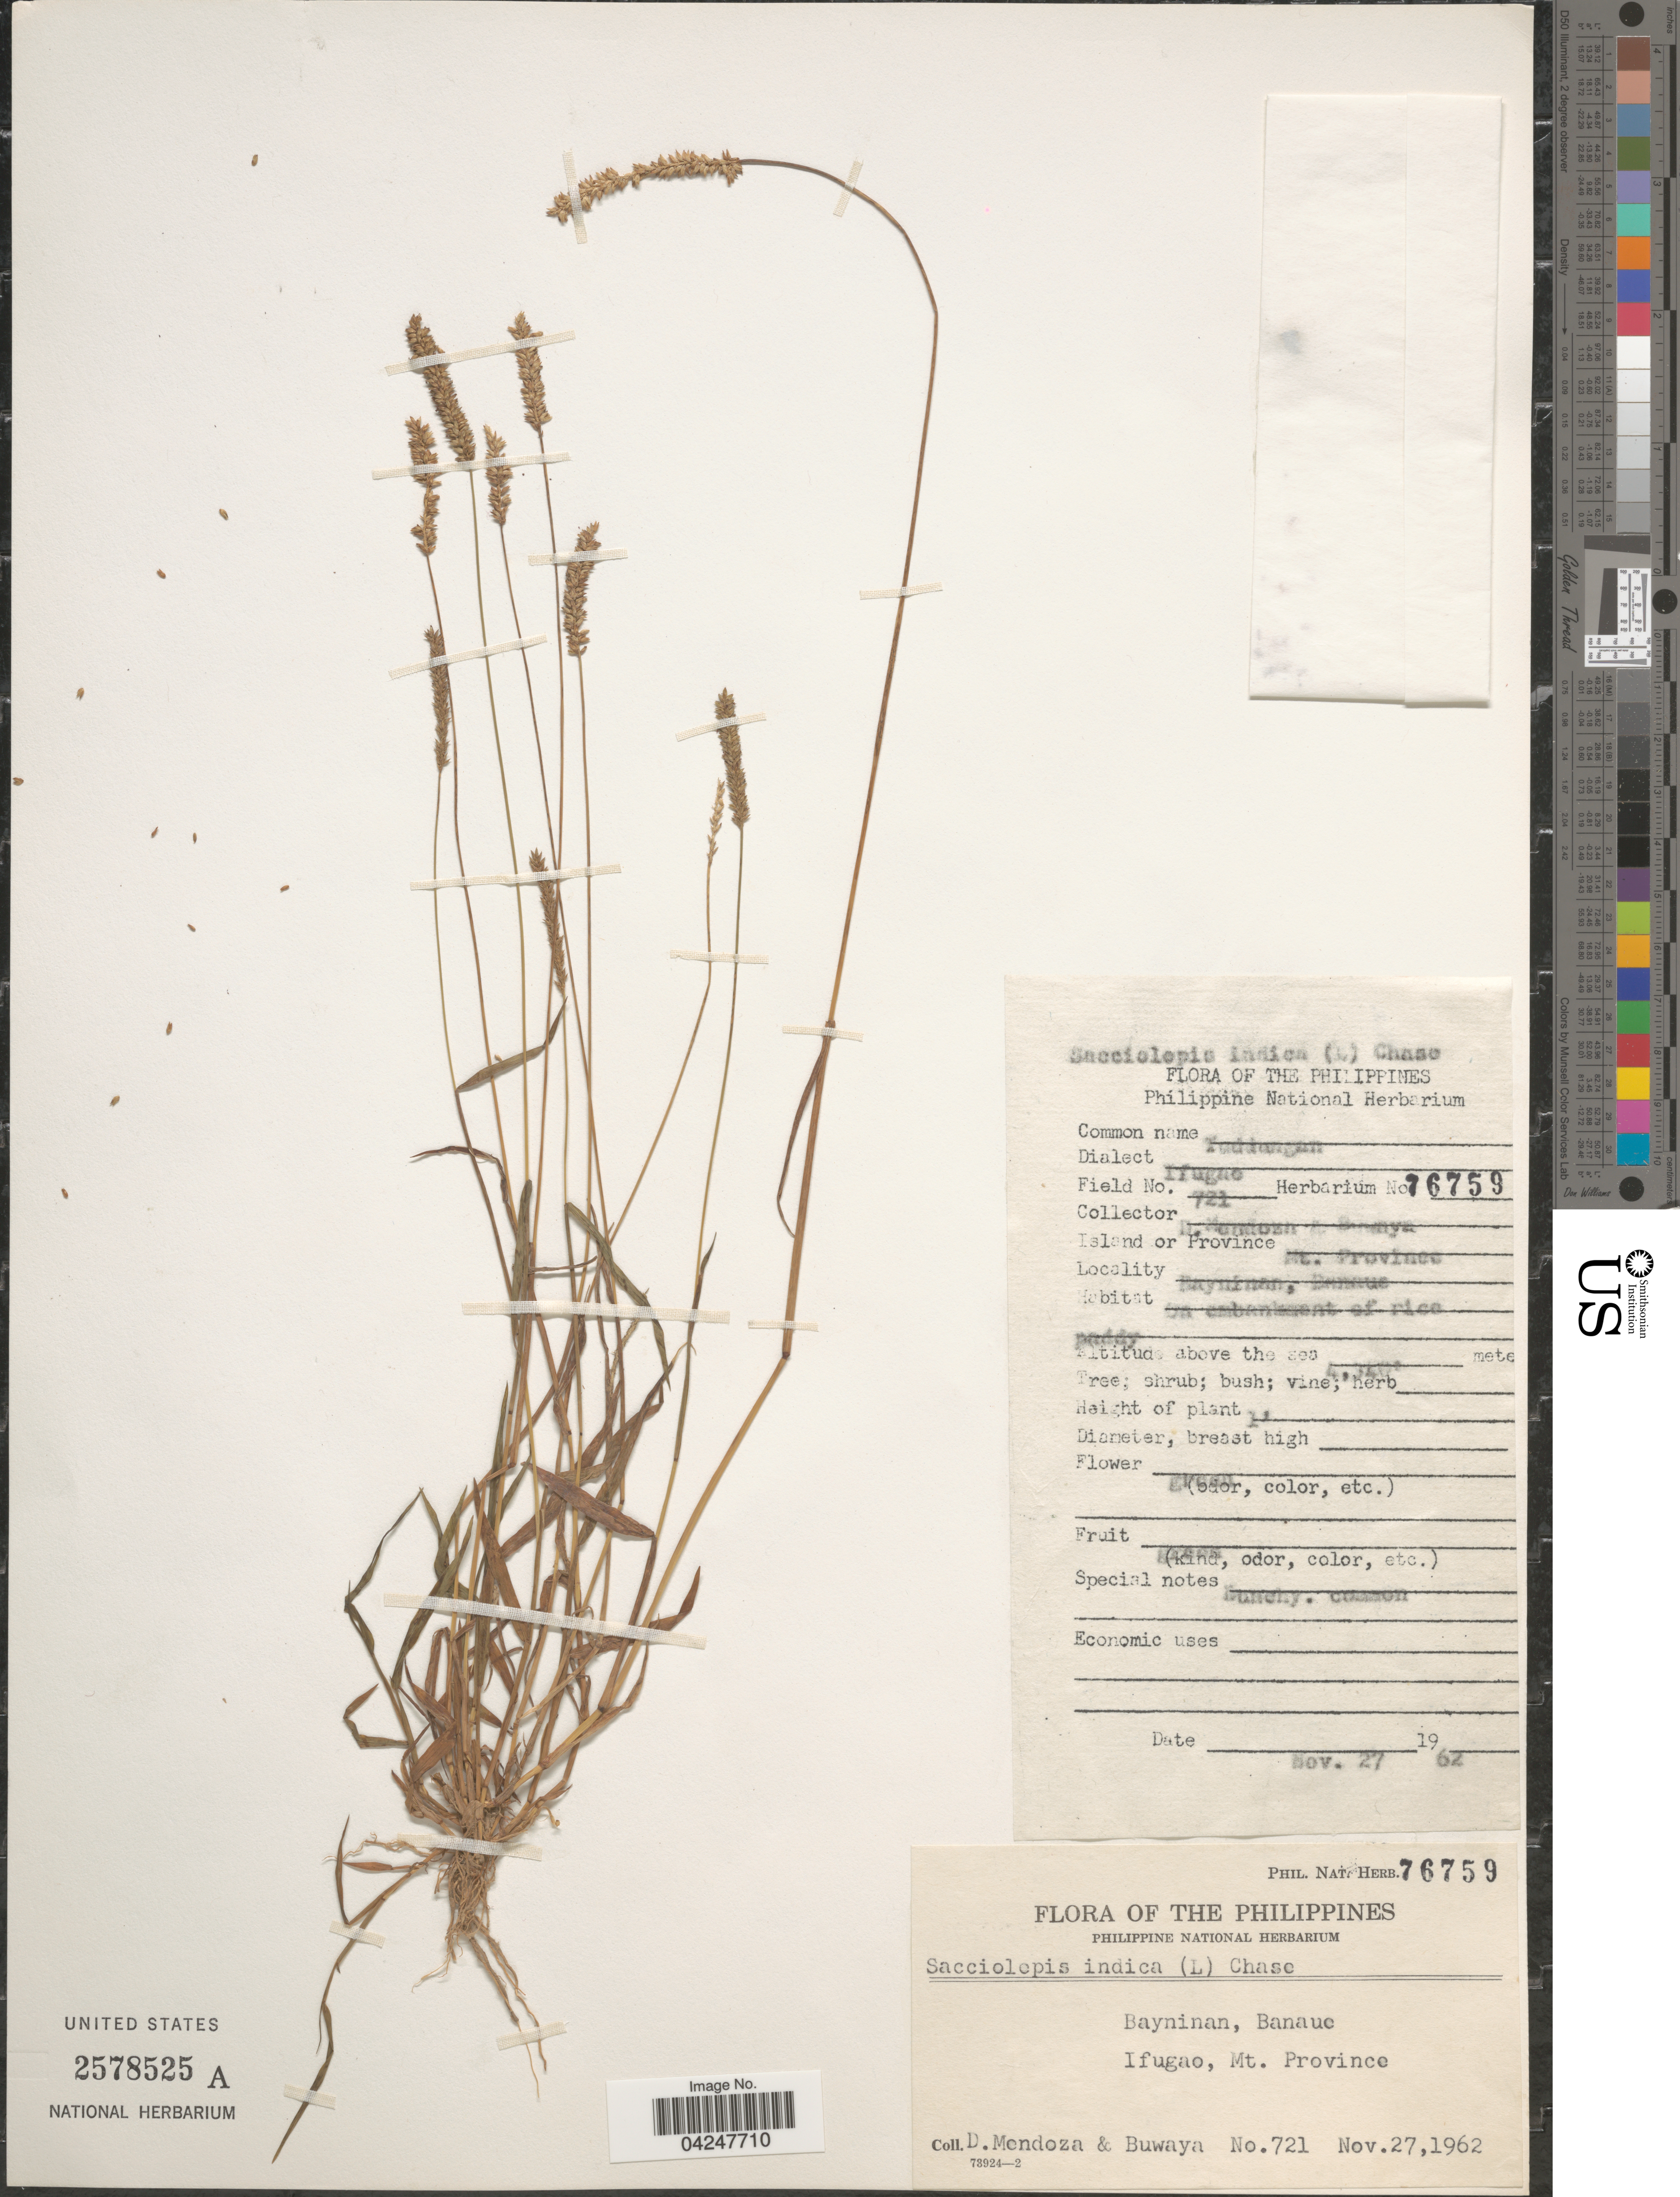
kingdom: Plantae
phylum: Tracheophyta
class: Liliopsida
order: Poales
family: Poaceae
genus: Sacciolepis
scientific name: Sacciolepis indica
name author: (L.) Chase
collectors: D. Mendoza & -. Buwaya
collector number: Phil. Nat. Herb. 7659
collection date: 1962-11-27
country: Philippines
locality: Bayninan, Banaue. Ifugao, Mt. Province.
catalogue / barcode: US 2578525A